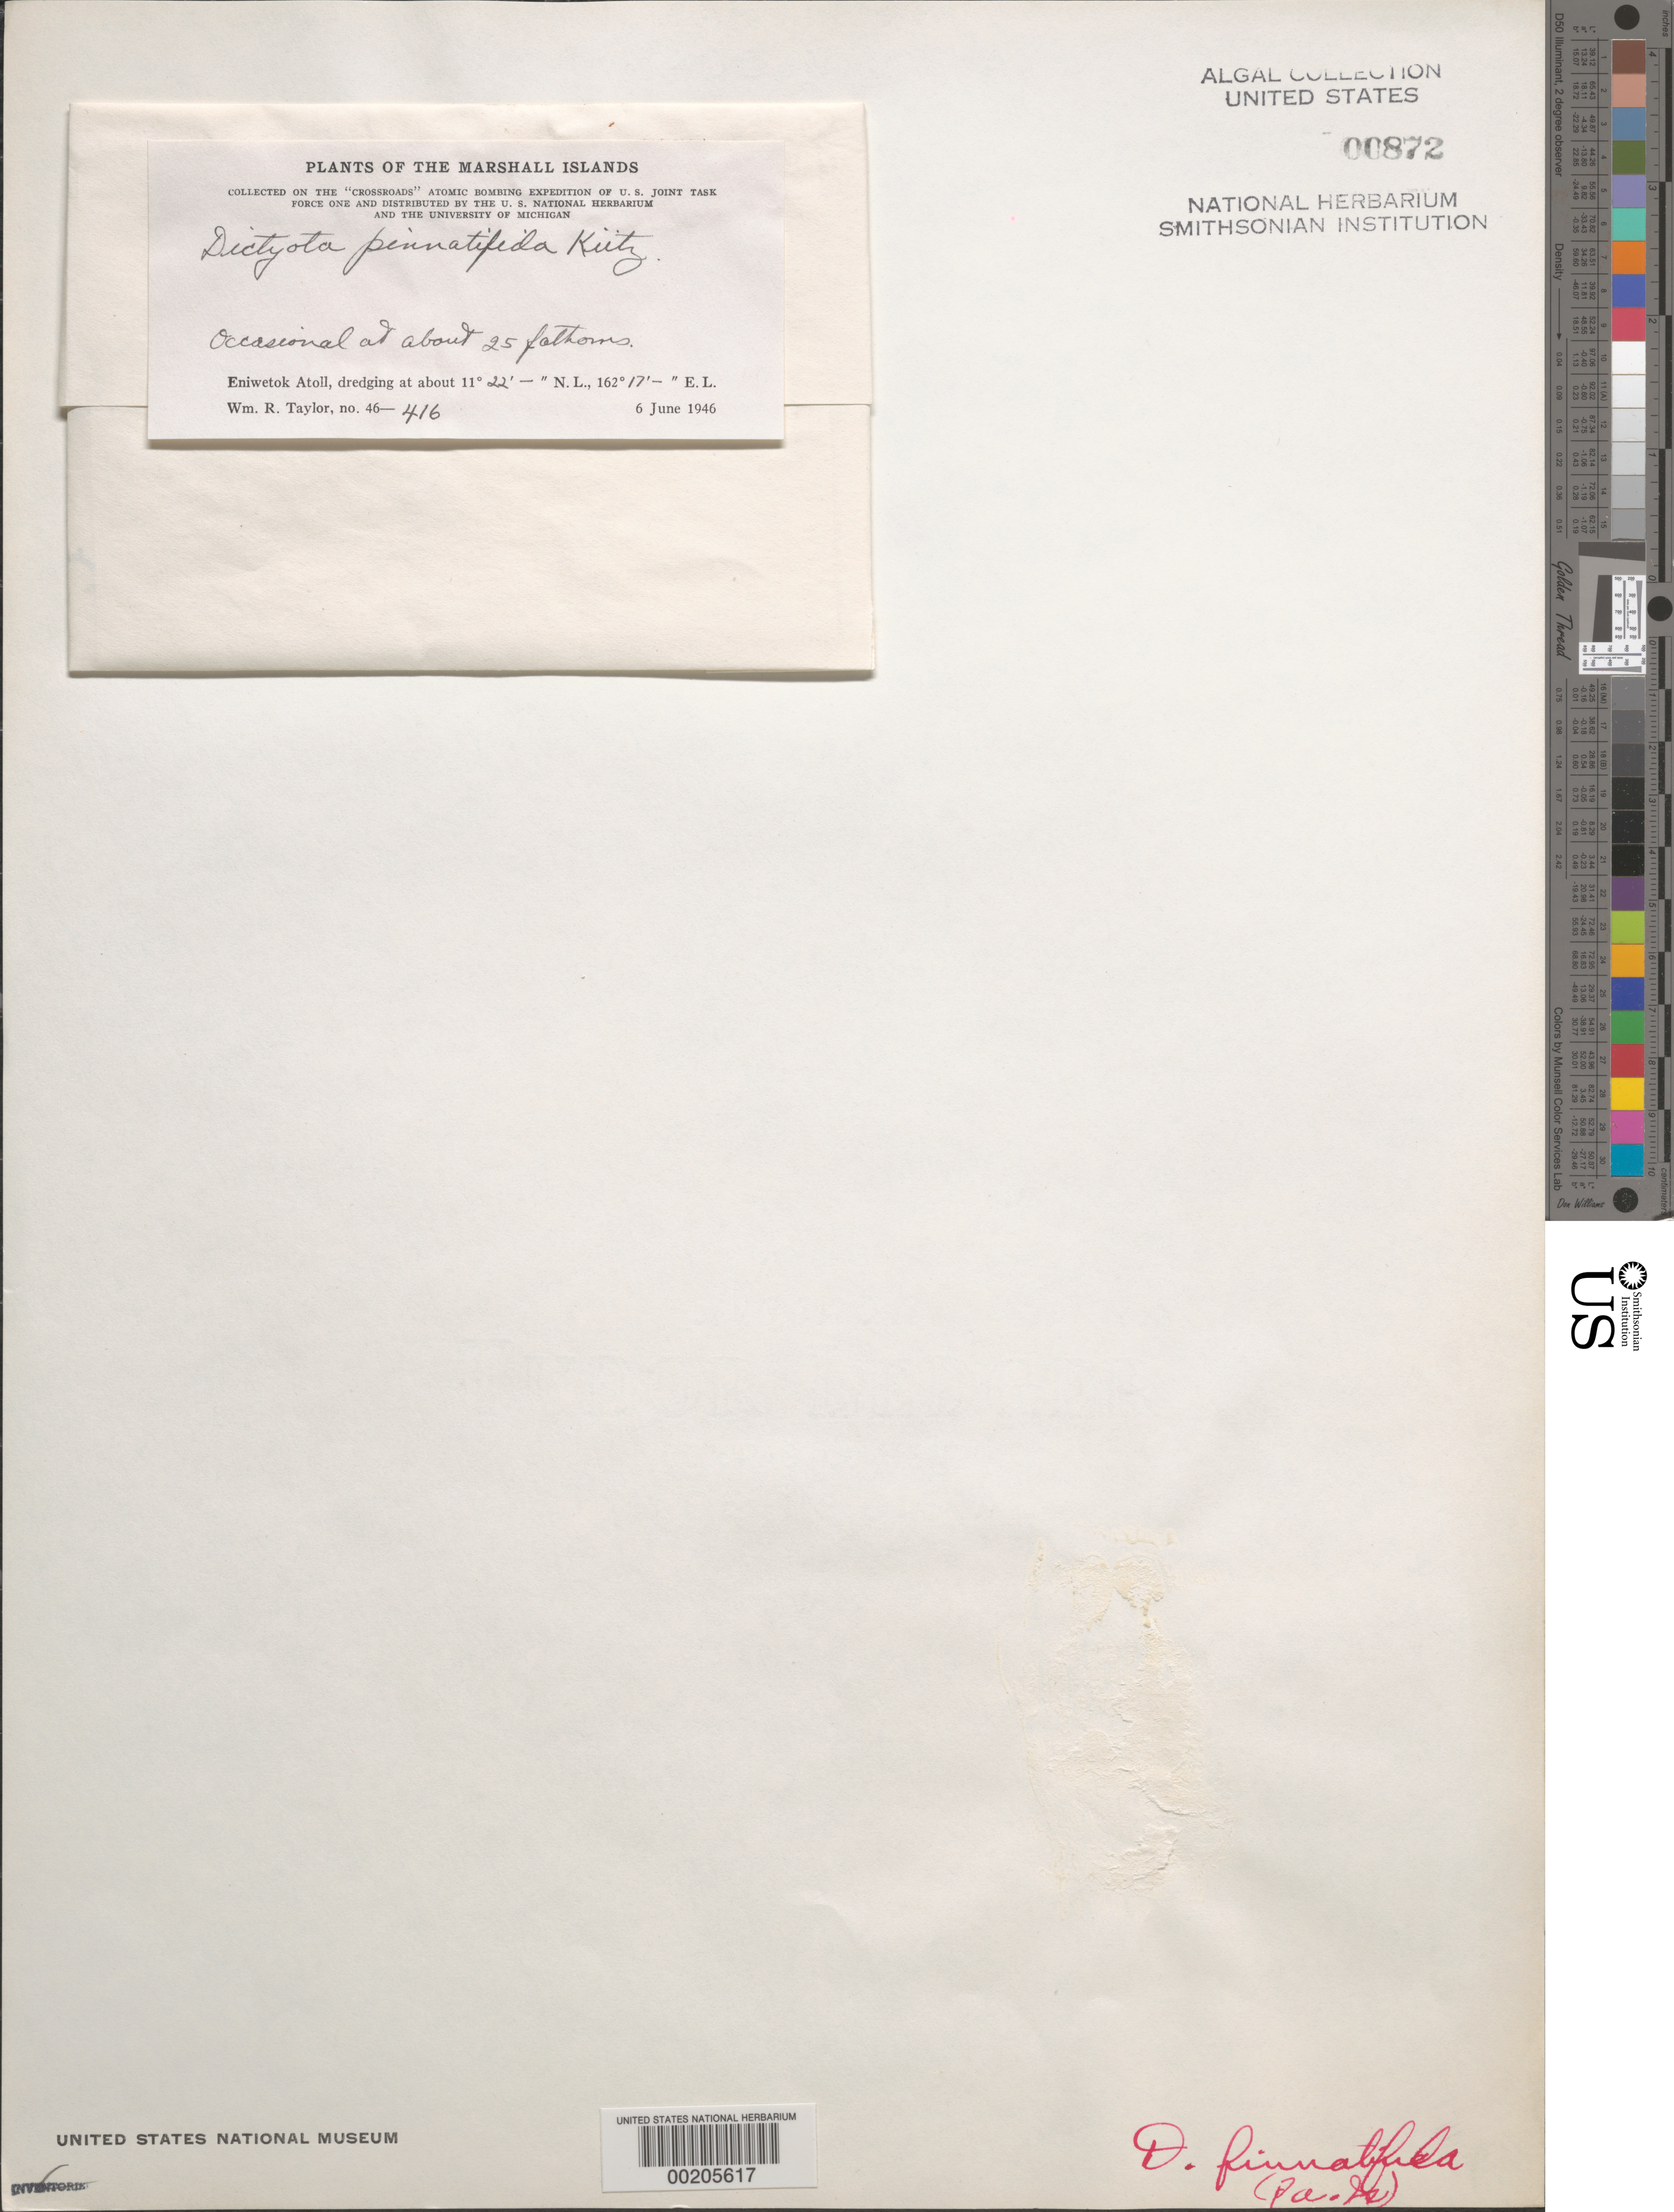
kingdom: Chromista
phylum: Ochrophyta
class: Phaeophyceae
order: Dictyotales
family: Dictyotaceae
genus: Dictyota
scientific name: Dictyota pinnatifida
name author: Kütz.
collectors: W. R. Taylor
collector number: WRT 46-416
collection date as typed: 06 Jun 1946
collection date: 1946-06-06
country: Marshall Islands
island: Enewetak [Eniwetok] Atoll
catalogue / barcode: US 872